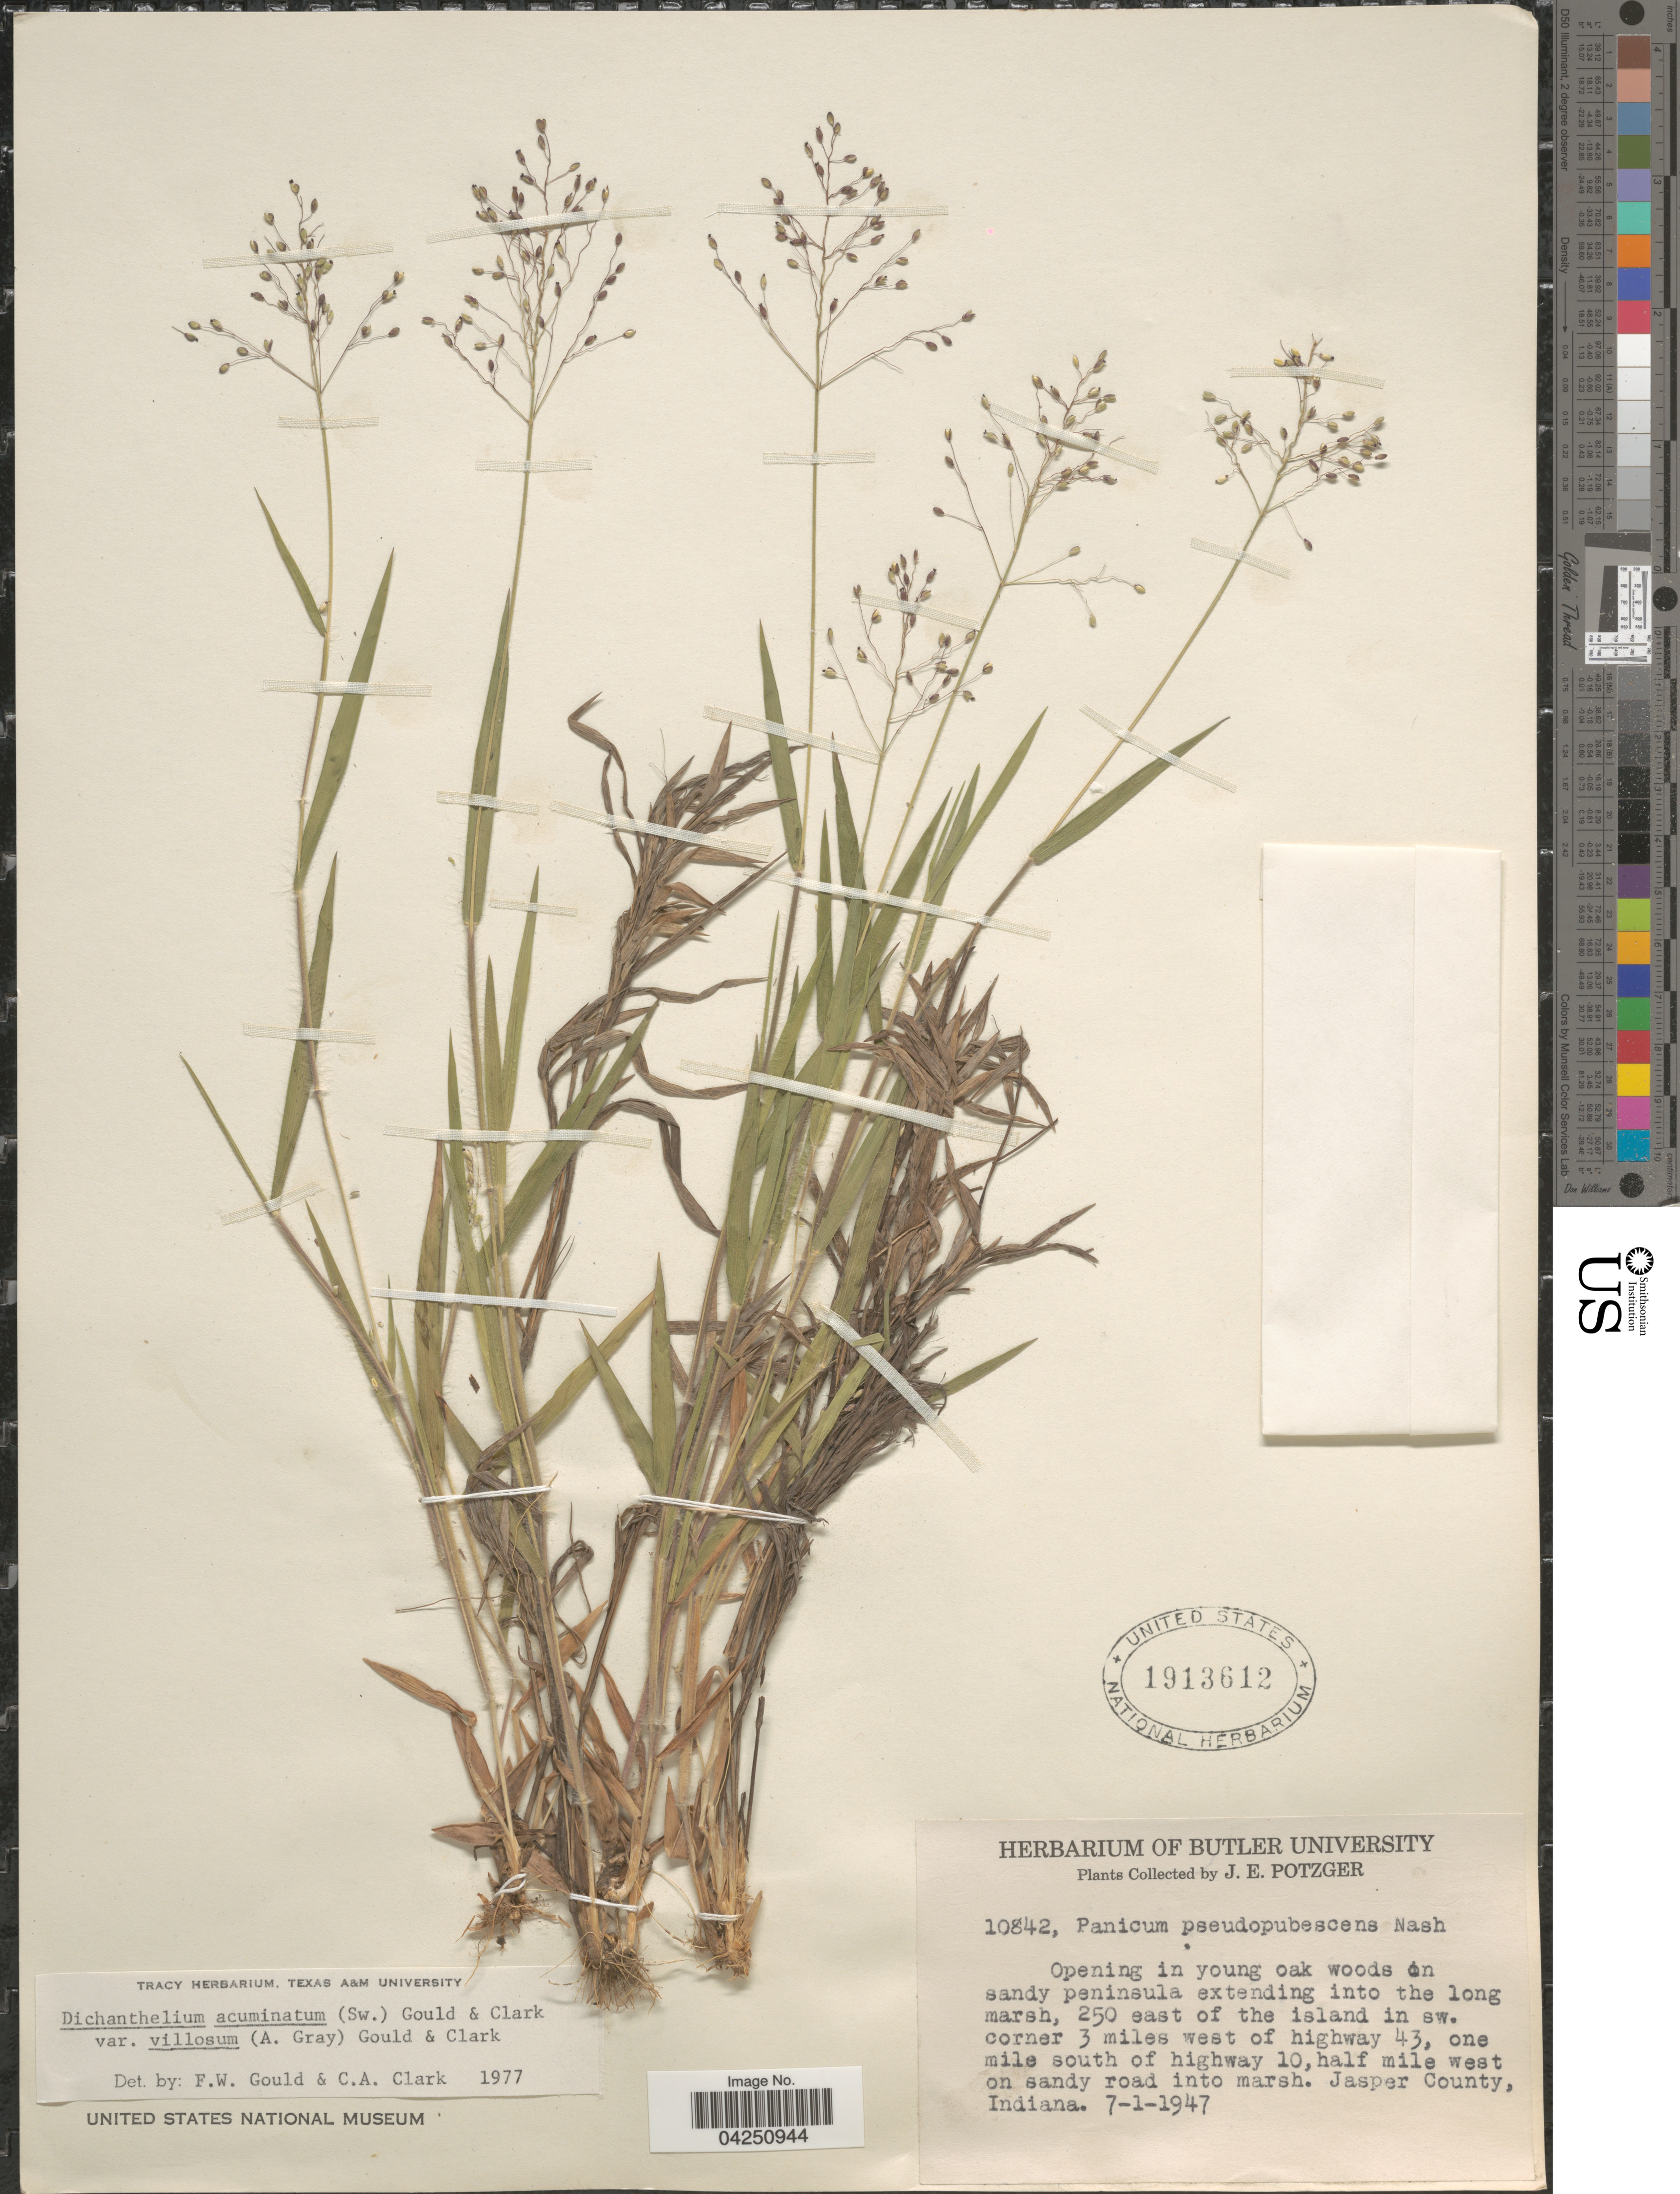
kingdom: Plantae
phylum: Tracheophyta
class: Liliopsida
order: Poales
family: Poaceae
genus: Dichanthelium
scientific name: Dichanthelium acuminatum var. acuminatum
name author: (Sw.) Gould & C.A. Clark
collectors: J. Potzger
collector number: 10842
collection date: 1947-07-01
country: United States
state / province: Indiana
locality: Opening in young oak woods on sandy peninsula extending into the long marsh, 250 east of the island in sw. corner 3 miles west of highway 43, one mile south of highway 10, half mile west on sandy road into marsh. Jasper County.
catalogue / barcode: US 1913612